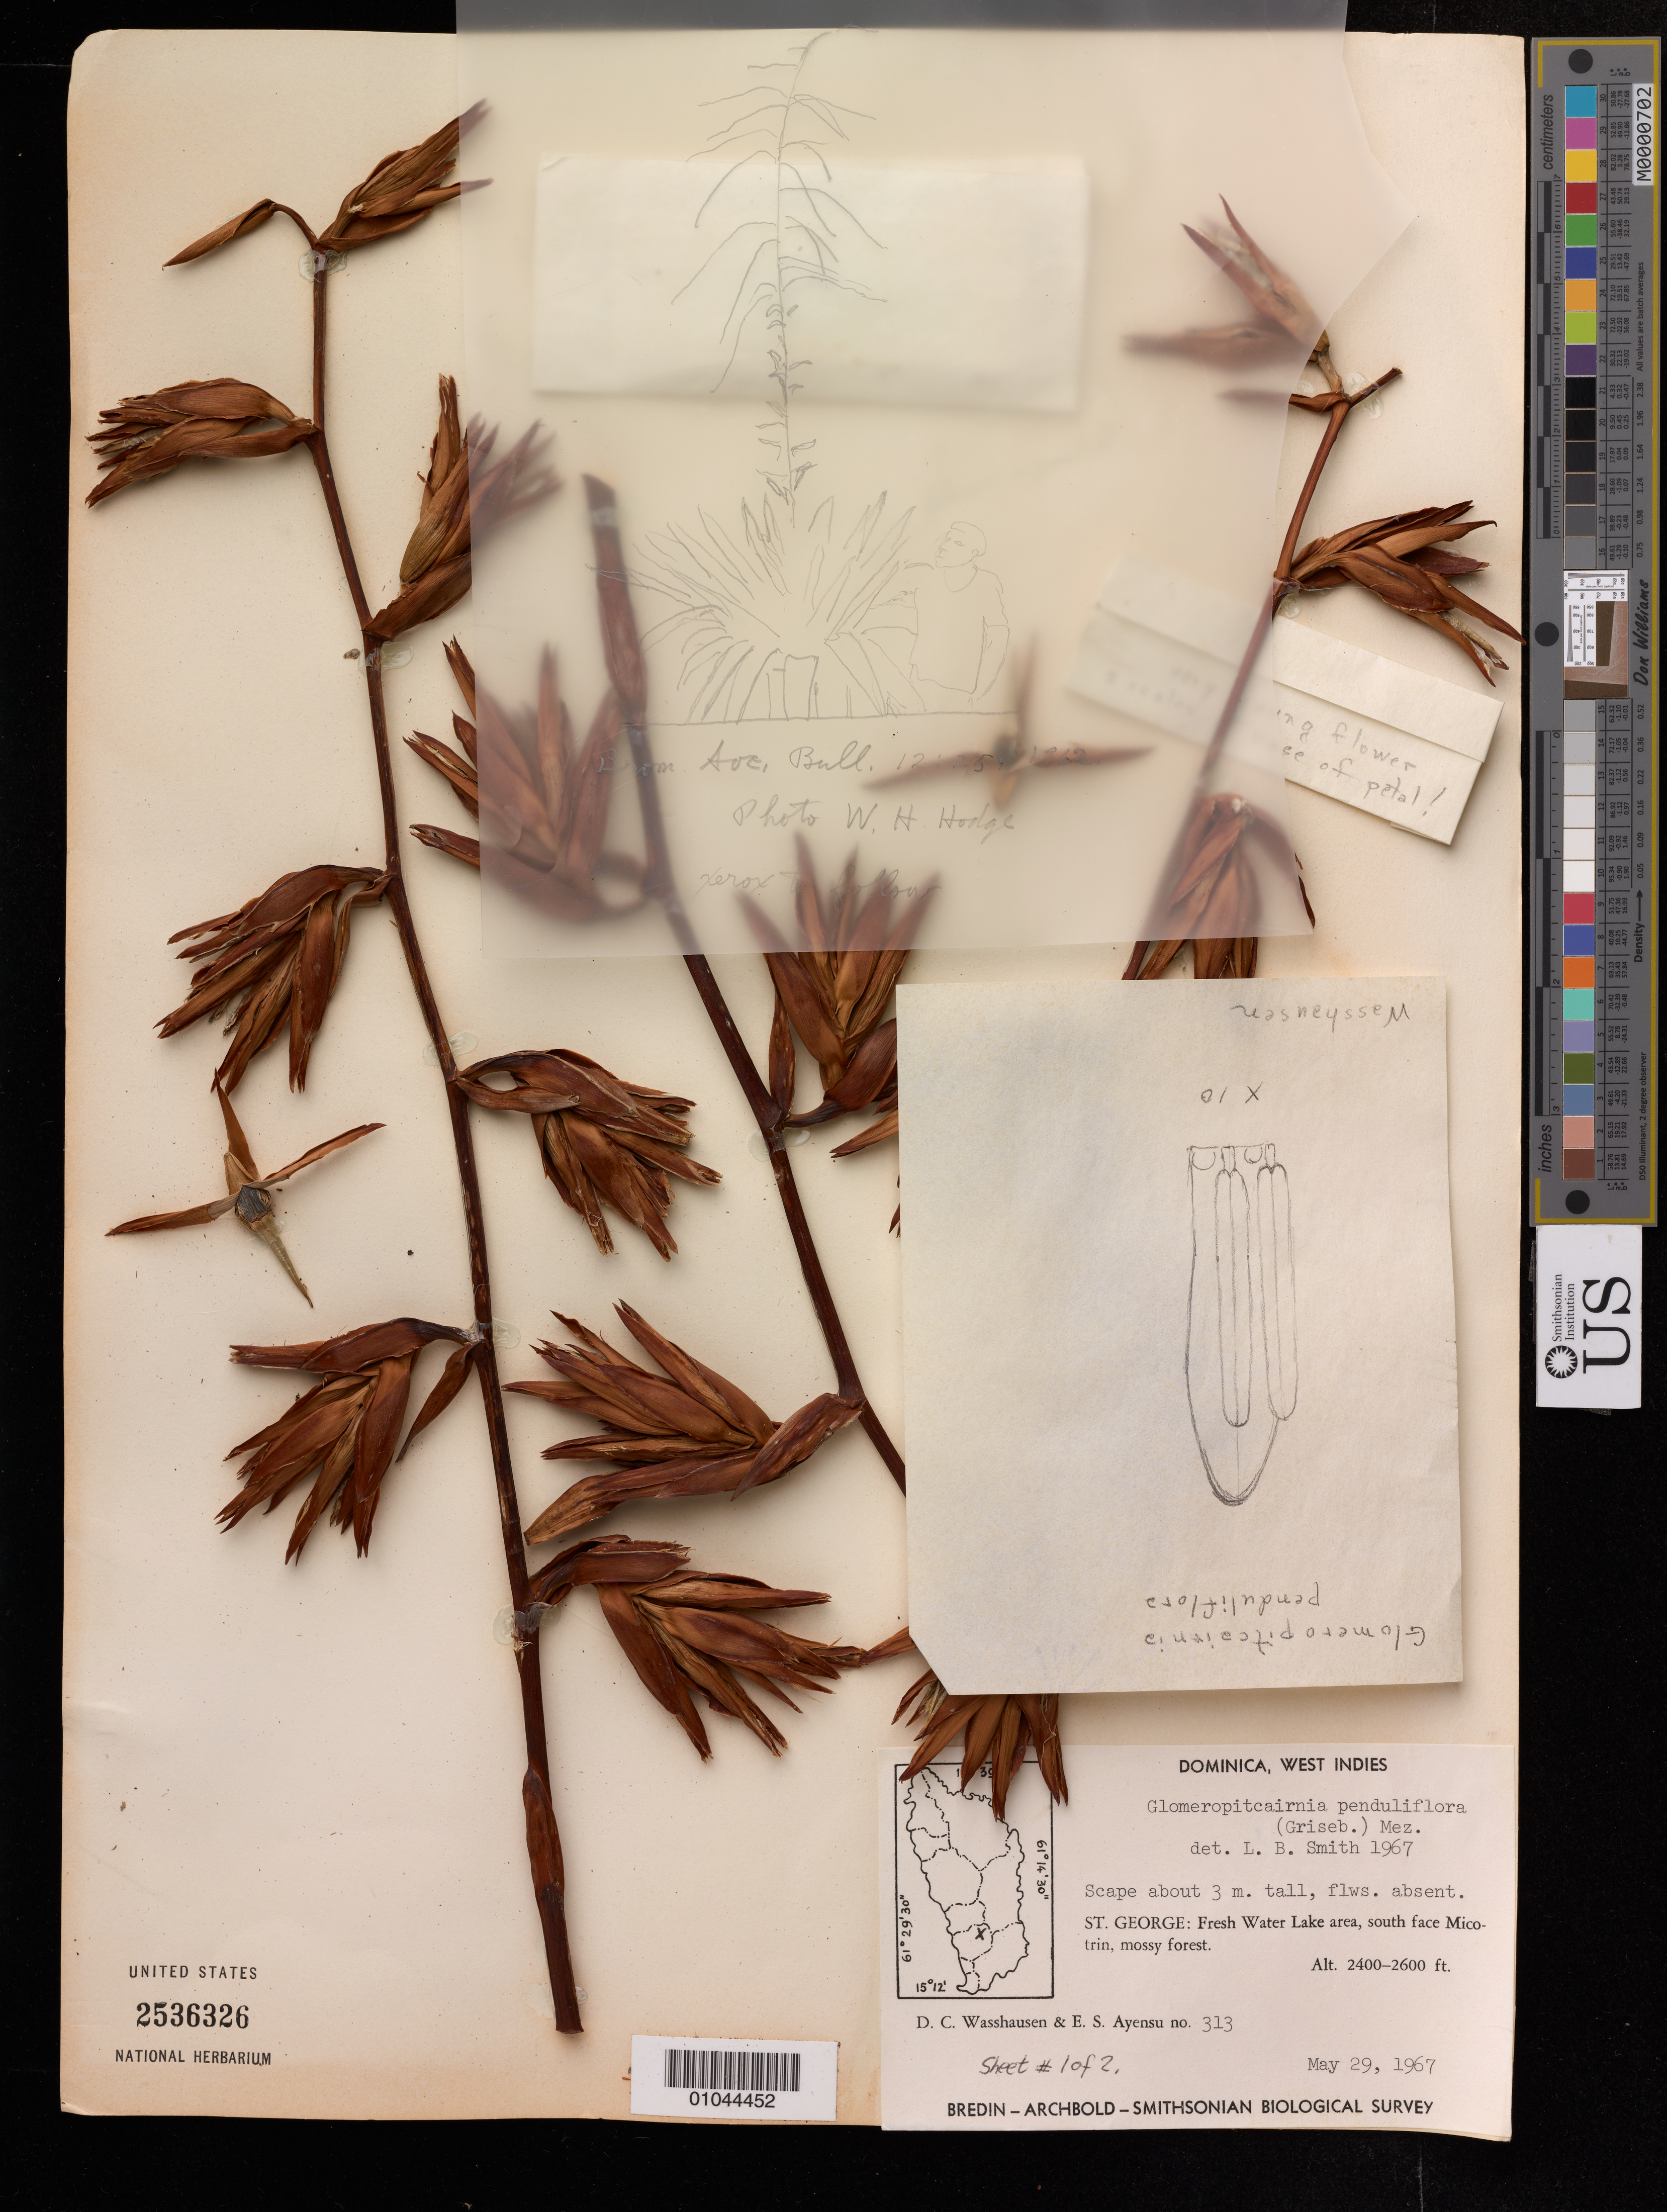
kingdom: Plantae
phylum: Tracheophyta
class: Liliopsida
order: Poales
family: Bromeliaceae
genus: Glomeropitcairnia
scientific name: Glomeropitcairnia penduliflora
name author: (Griseb.) Mez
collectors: D. C. Wasshausen & E. S. Ayensu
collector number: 313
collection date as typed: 29 May 1967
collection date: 1967-05-29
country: Dominica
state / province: St. George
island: Dominica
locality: St. George: Fresh Water Lake area, south face Micotrin, mossy forest.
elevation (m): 732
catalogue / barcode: US 2536326